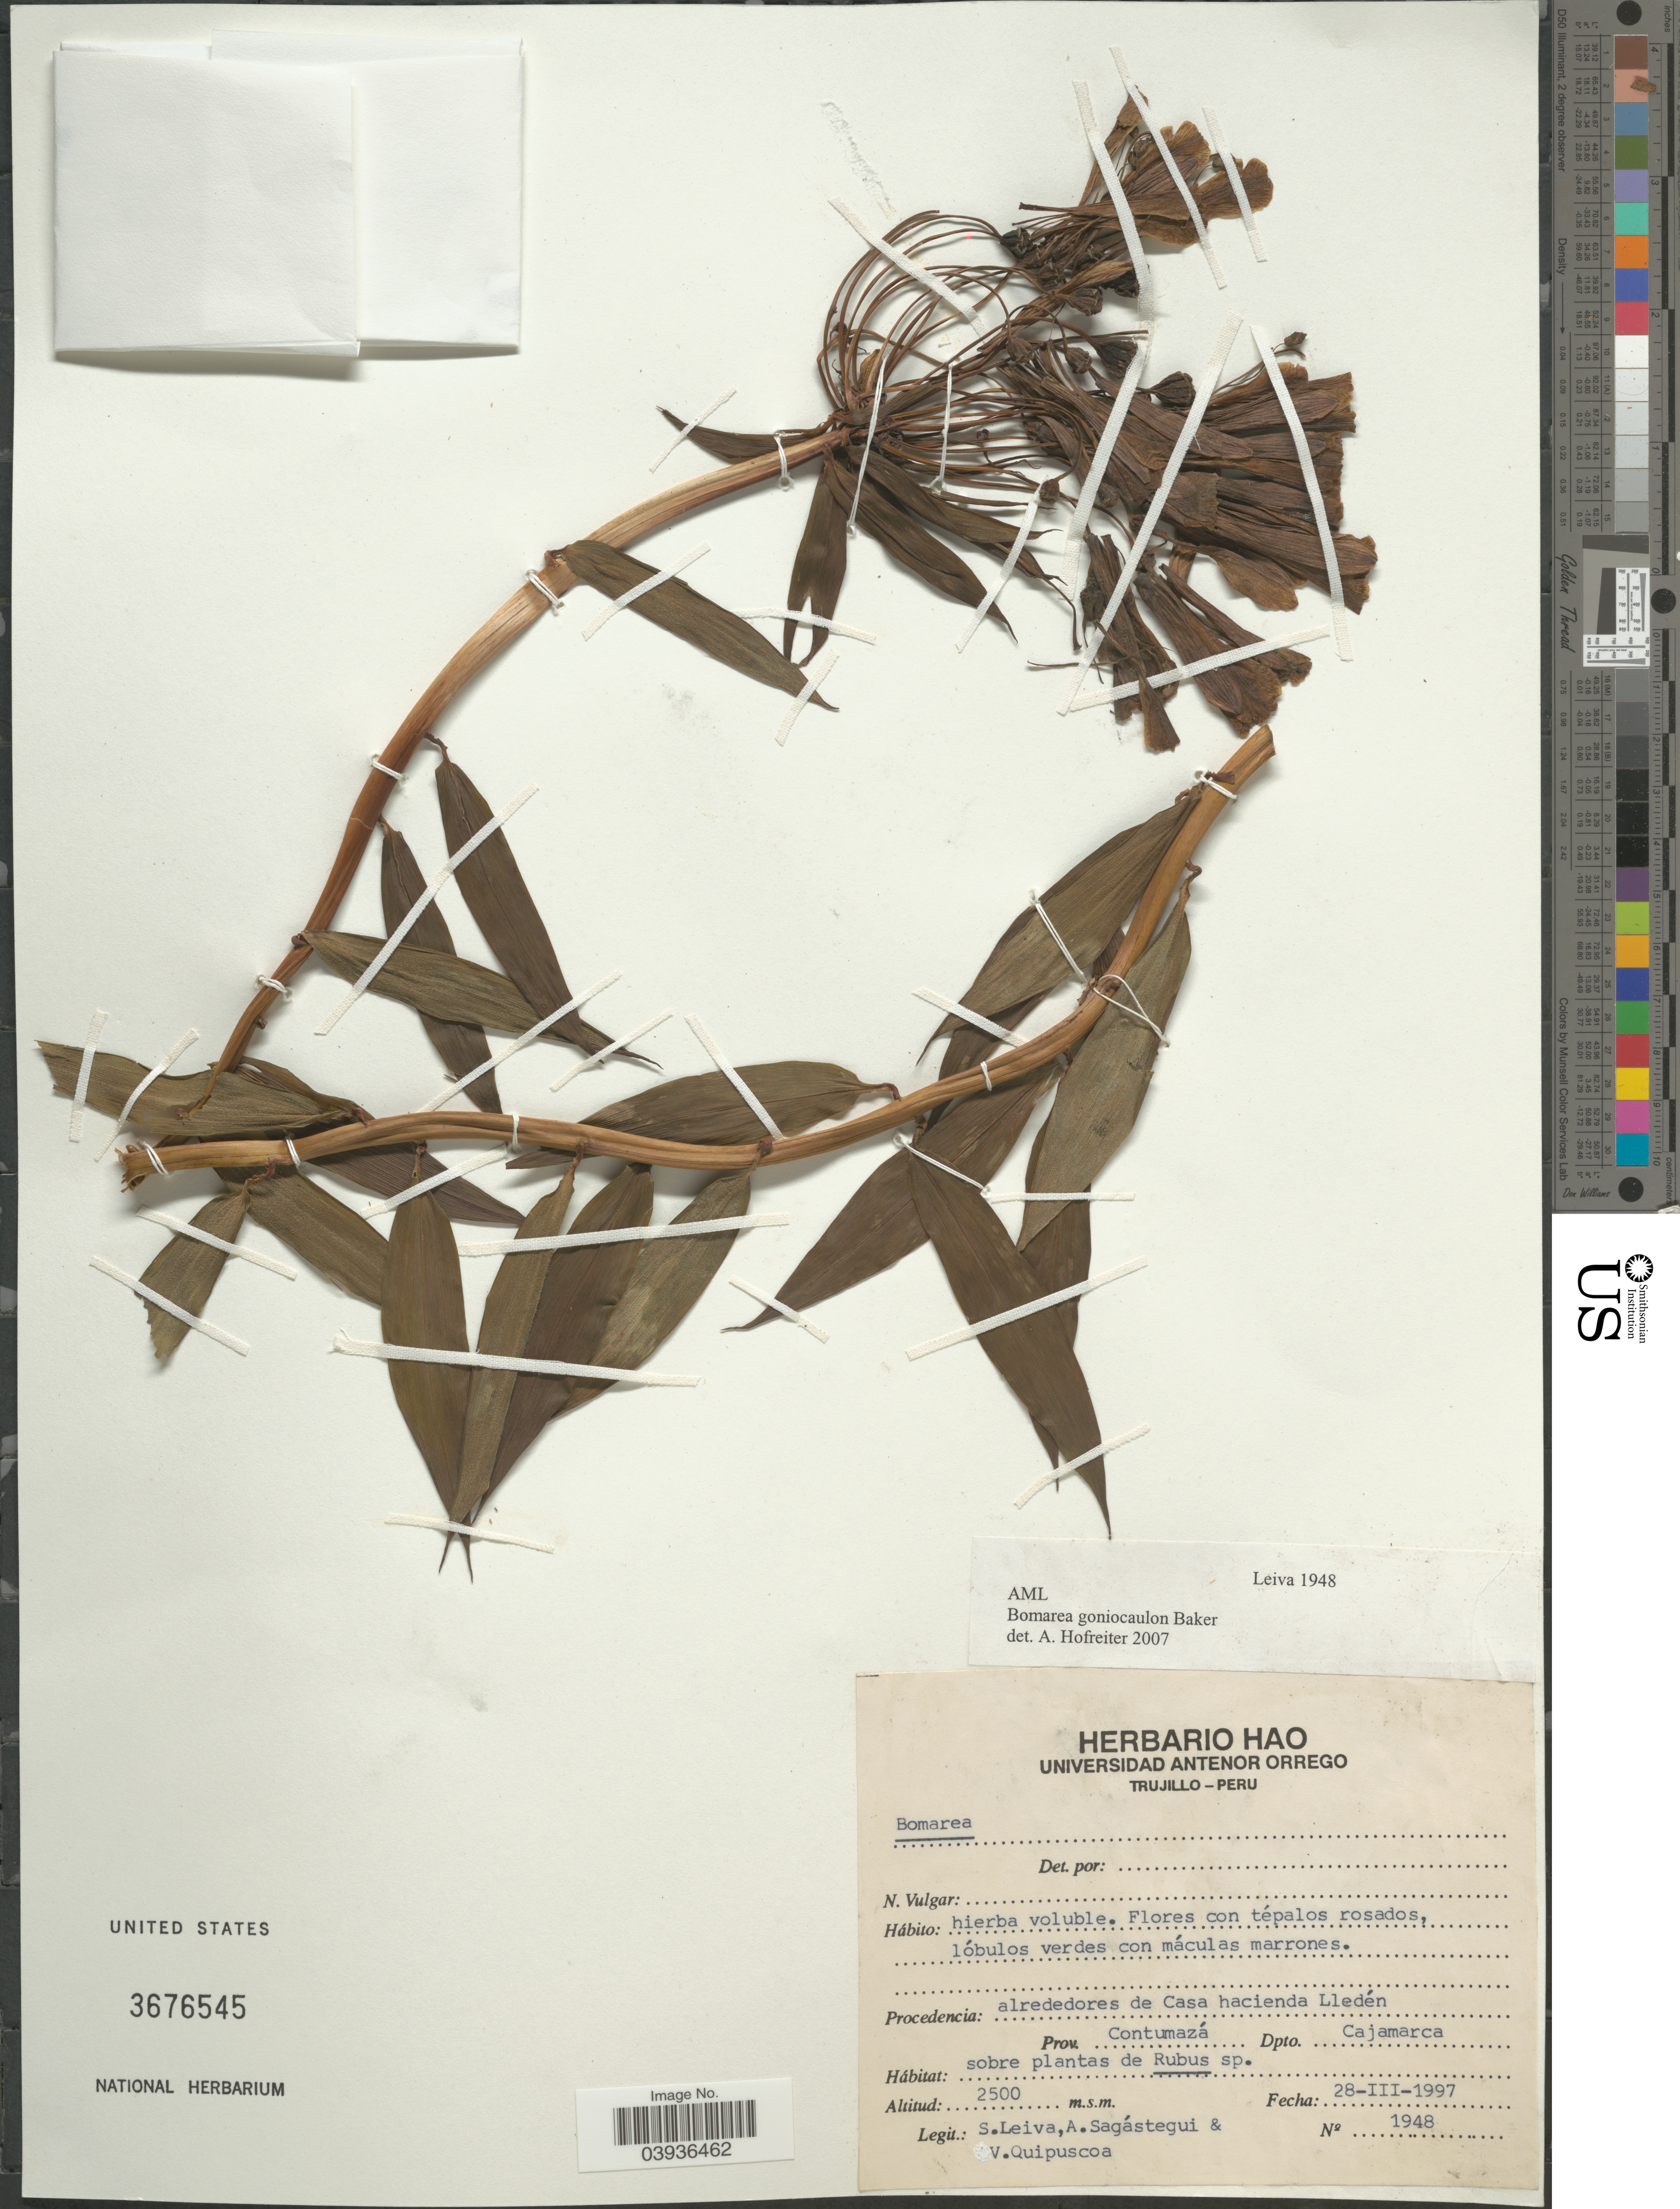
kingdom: Plantae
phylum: Tracheophyta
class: Liliopsida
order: Liliales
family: Alstroemeriaceae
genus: Bomarea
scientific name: Bomarea goniocaulon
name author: Baker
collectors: S. Leiva, A. Sagastegui & V. Quipuscoa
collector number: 1948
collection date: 1997-03-28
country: Peru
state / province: Cajamarca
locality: Alrededores de Casa hacienda Lledén. Prov. Contumazá. Dpto. Cajamarca.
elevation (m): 2500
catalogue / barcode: US 3676545